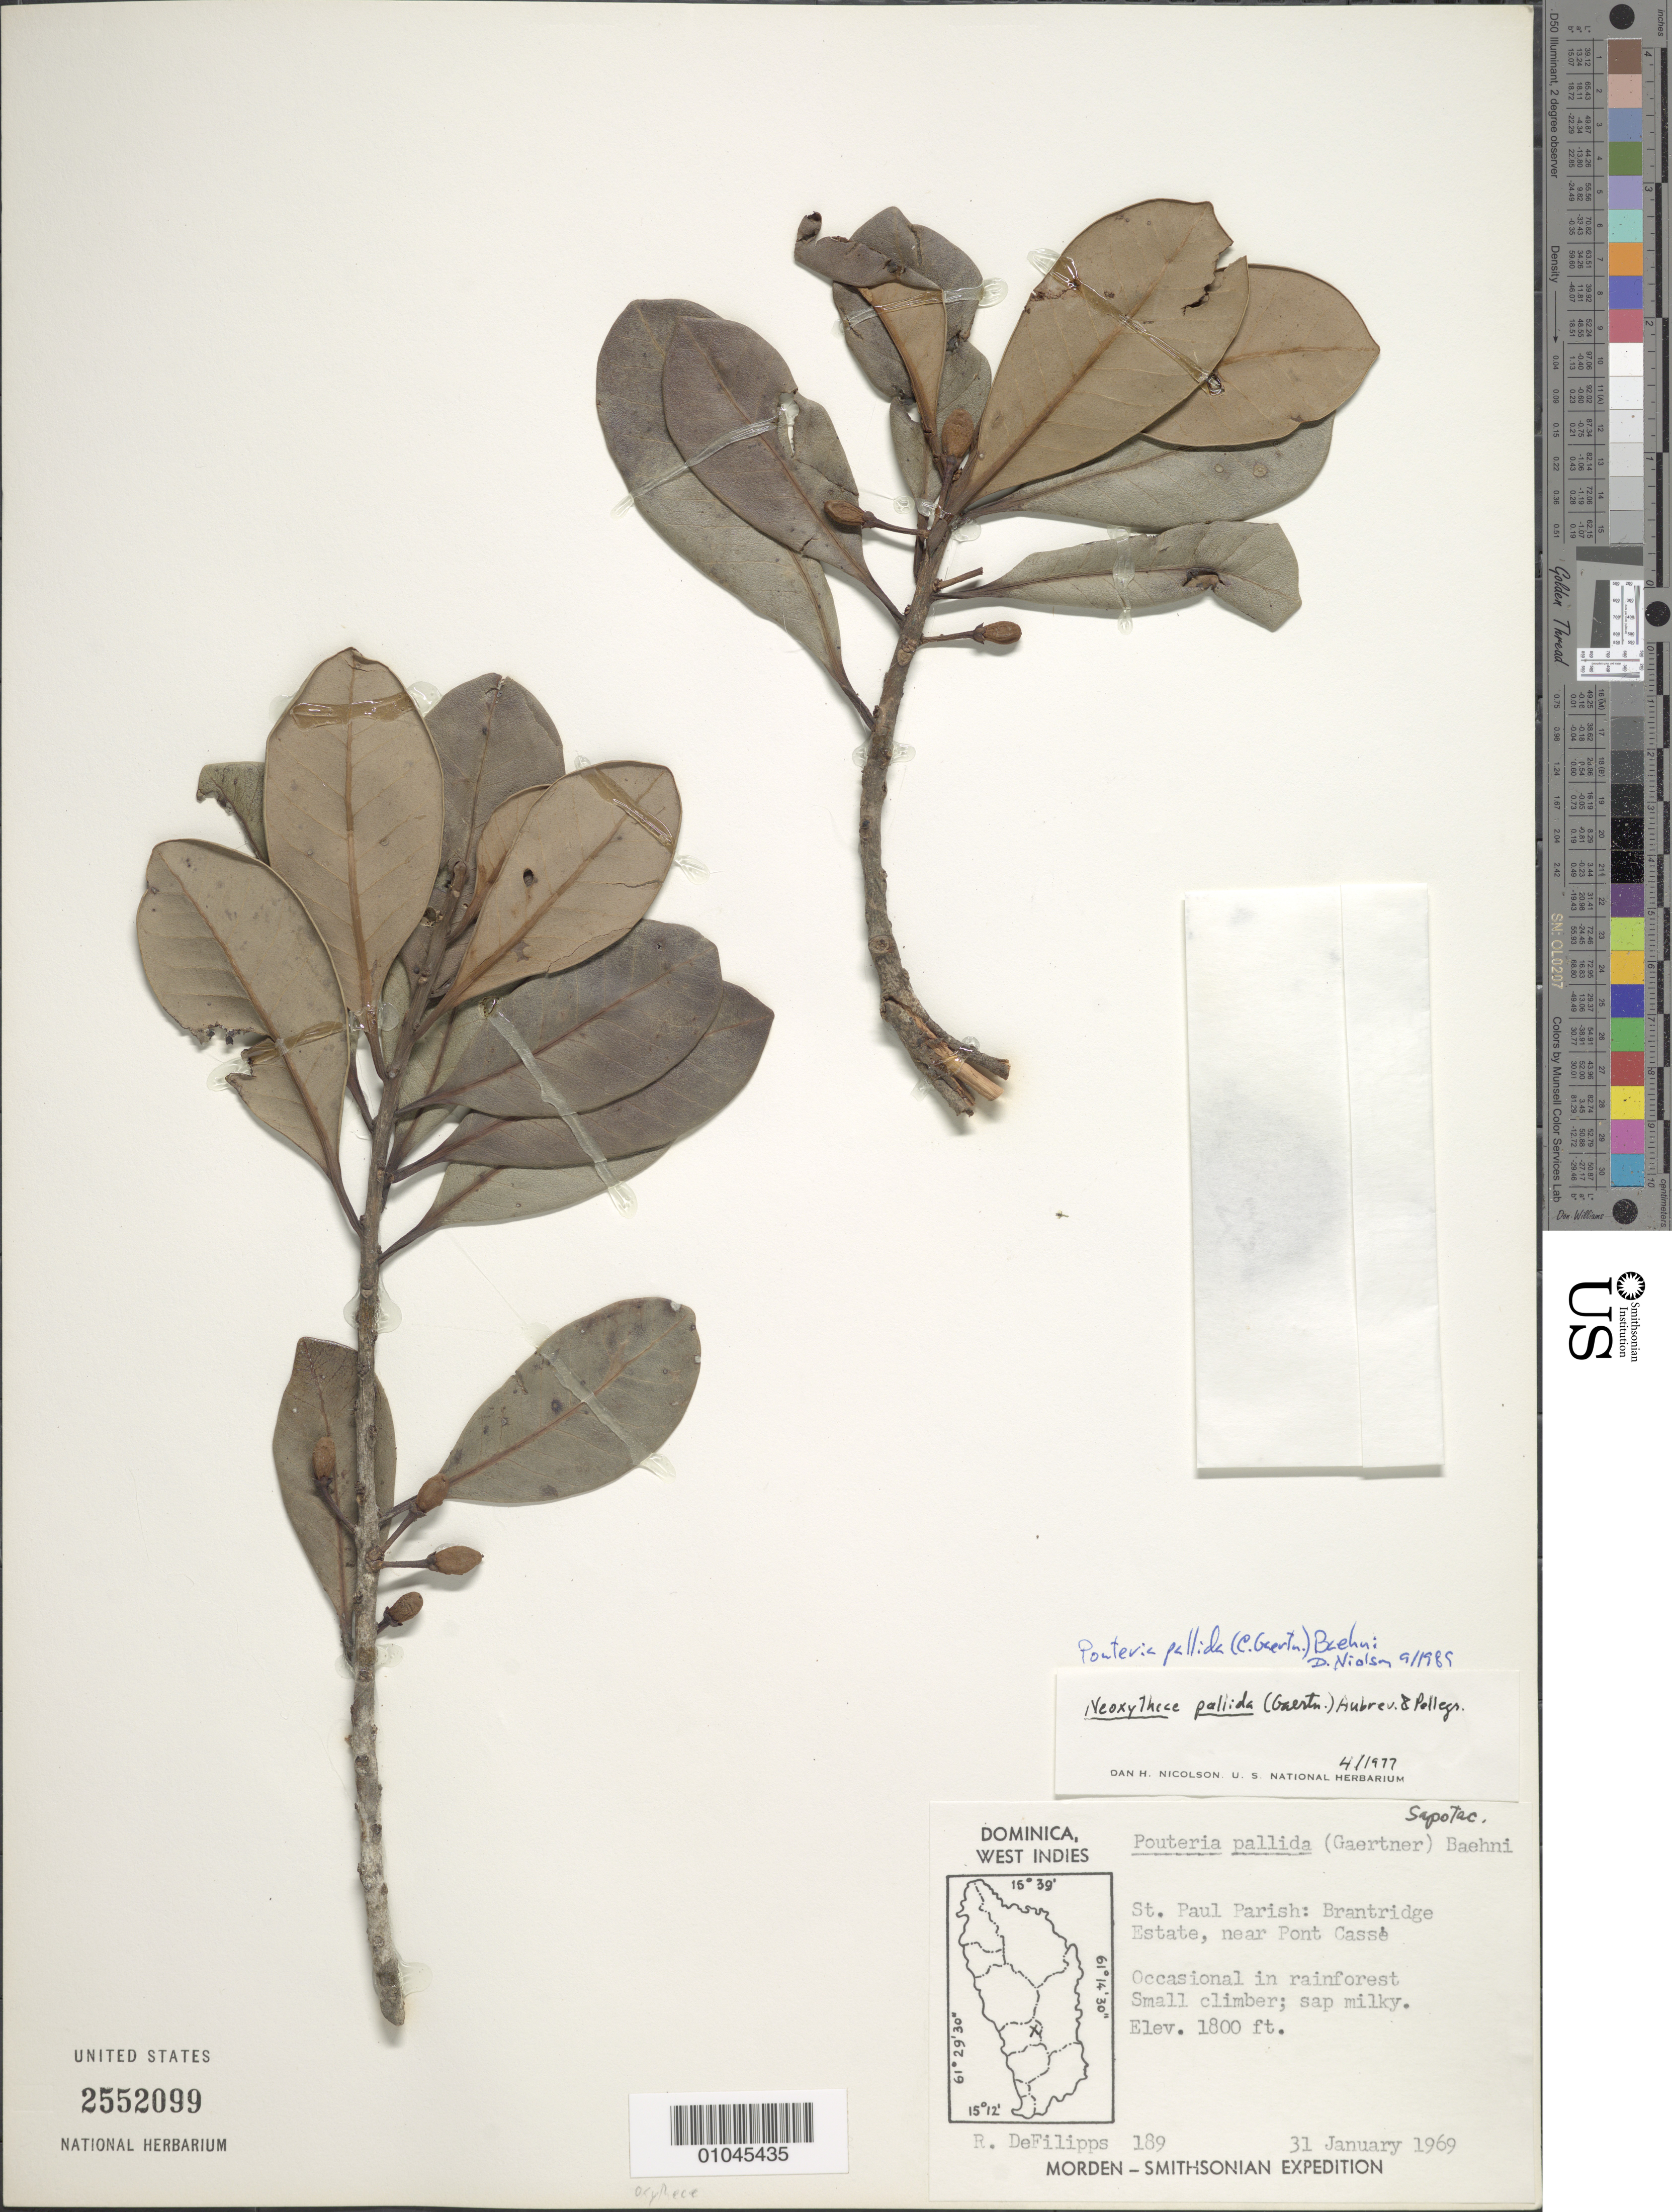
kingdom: Plantae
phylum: Tracheophyta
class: Magnoliopsida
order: Ericales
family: Sapotaceae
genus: Pouteria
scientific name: Pouteria pallida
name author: (C.F. Gaertn.) Baehni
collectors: R. A. DeFilipps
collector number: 189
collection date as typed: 31 Jan 1969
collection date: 1969-01-31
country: Dominica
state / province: St. Paul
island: Dominica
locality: St. Paul Parish: Brantridge Estate, near Pont Casse.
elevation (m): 549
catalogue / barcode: US 2552099